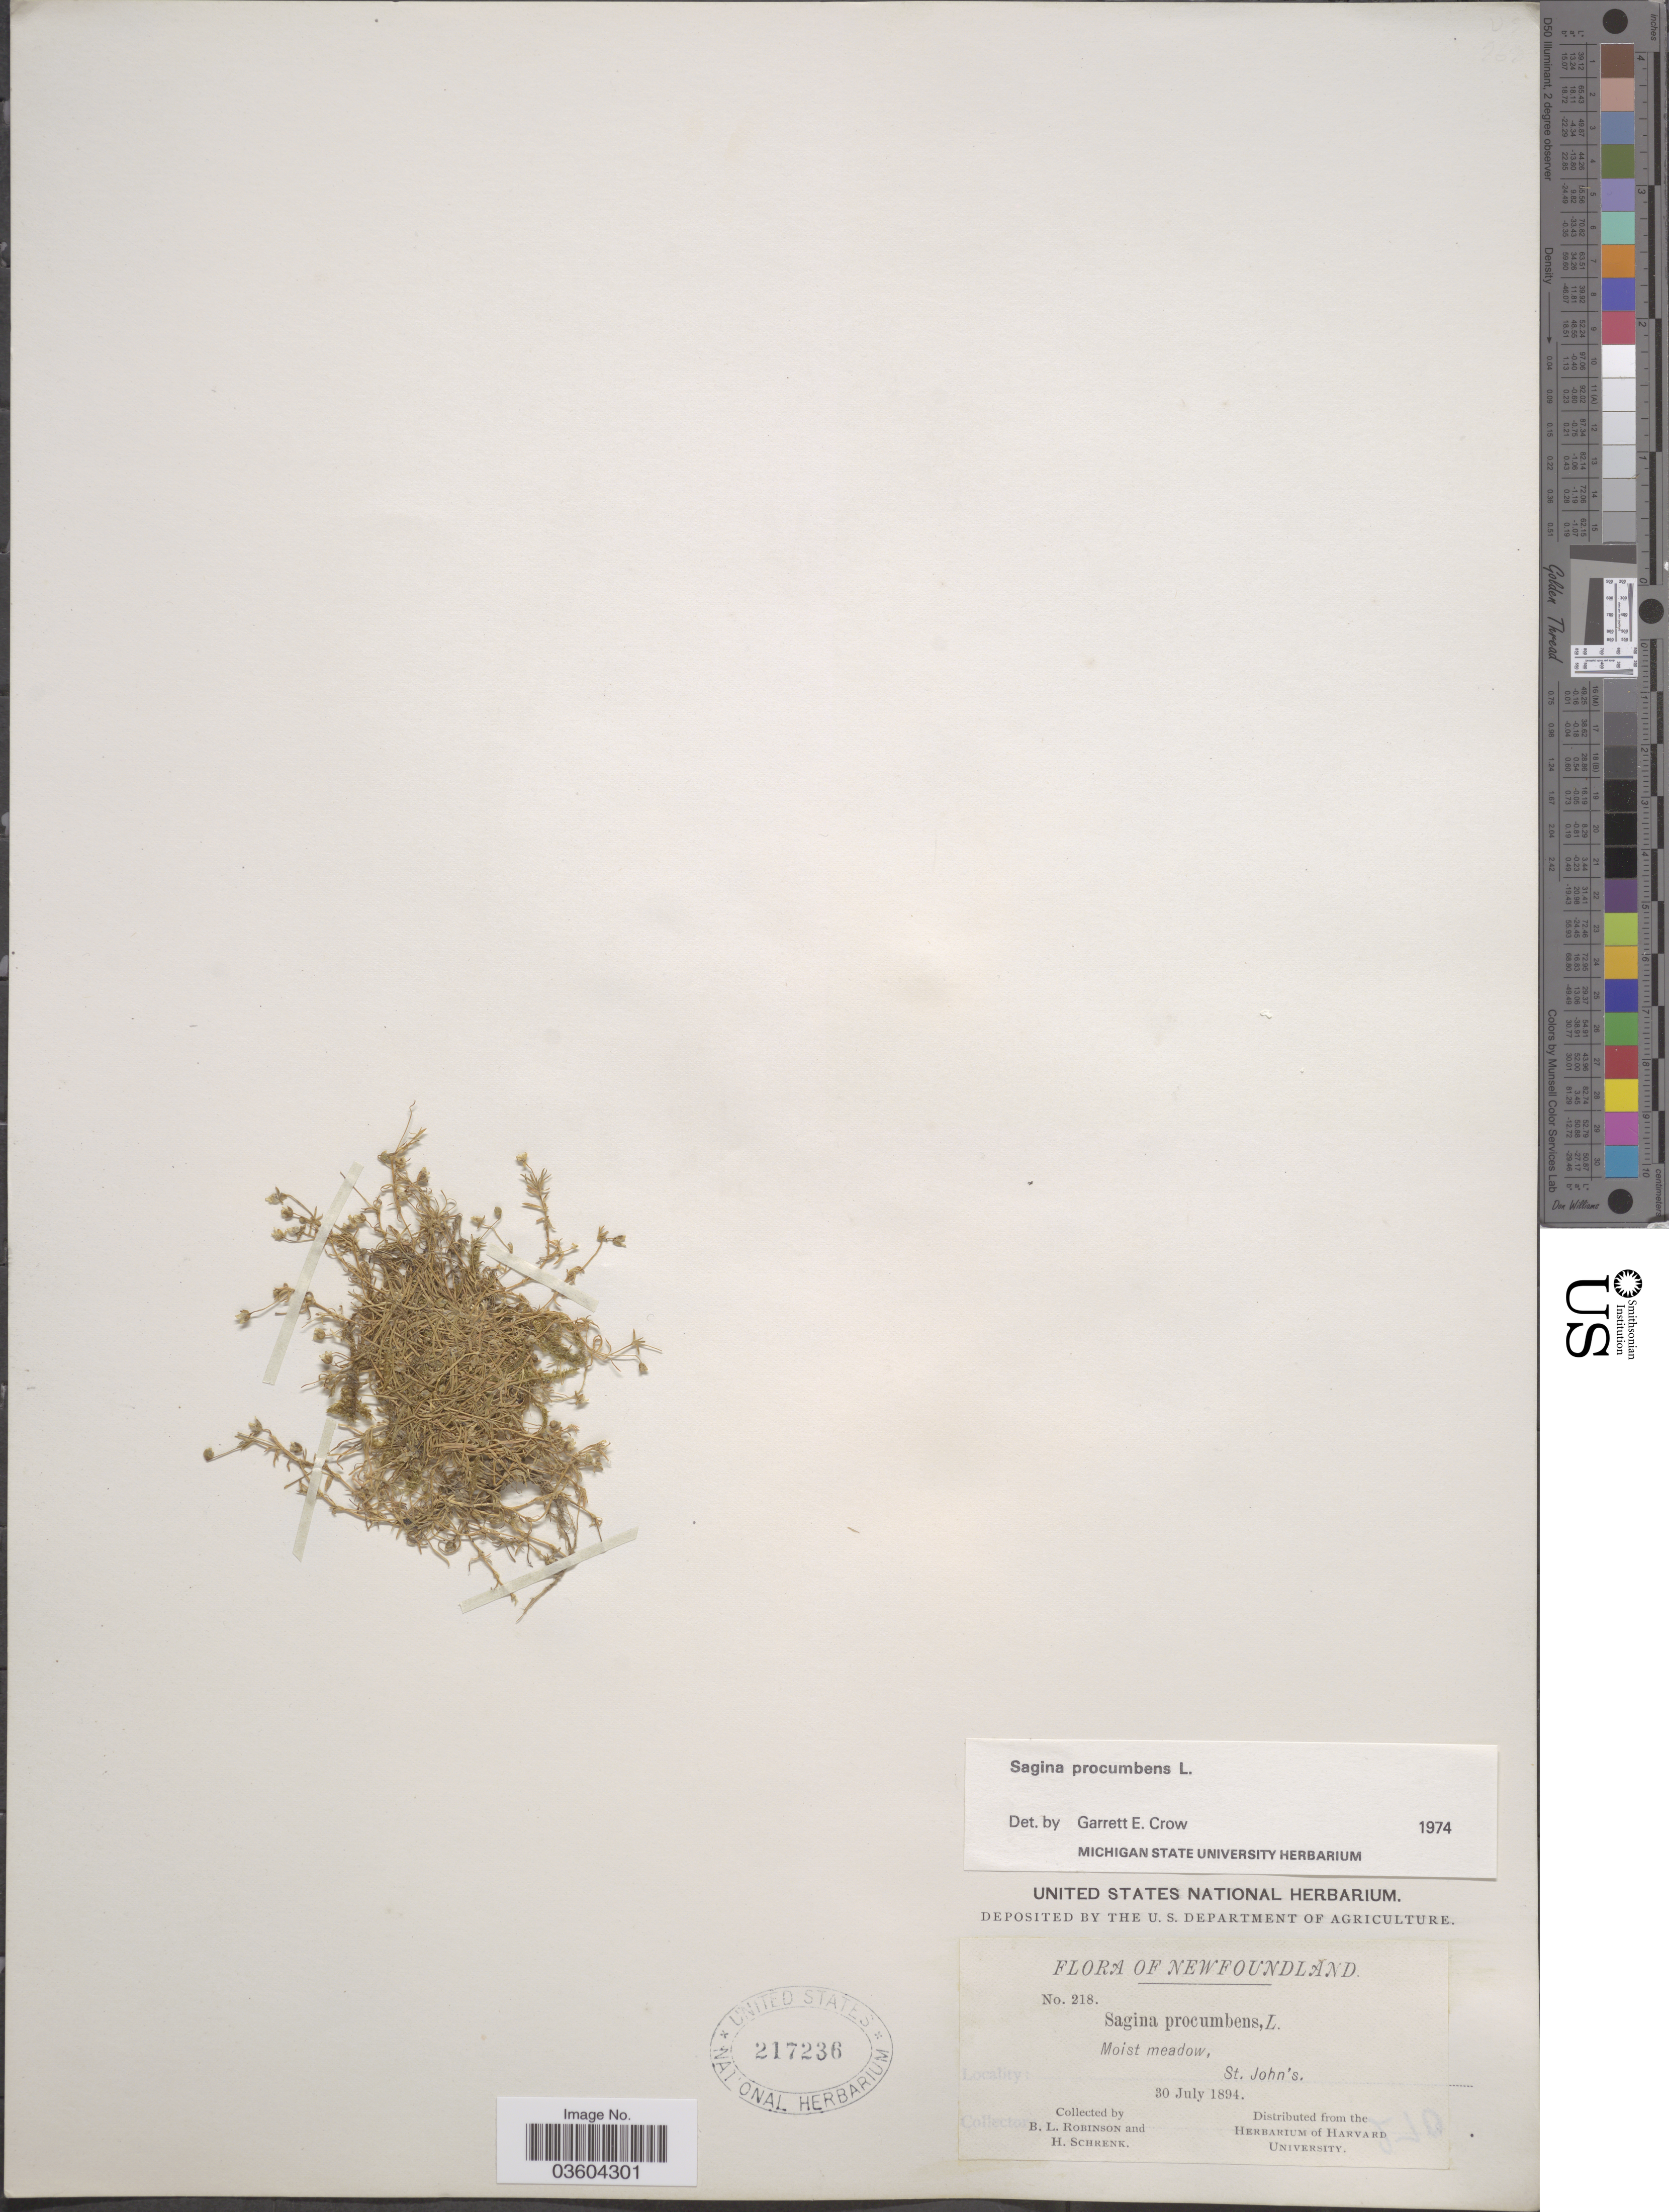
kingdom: Plantae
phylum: Tracheophyta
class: Magnoliopsida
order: Caryophyllales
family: Caryophyllaceae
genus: Sagina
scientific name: Sagina procumbens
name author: L.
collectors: B. L. Robinson & H. Schrenk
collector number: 218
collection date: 1894-07-30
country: Canada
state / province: Newfoundland and Labrador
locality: Moist meadow, St. John's.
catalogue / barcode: US 217236